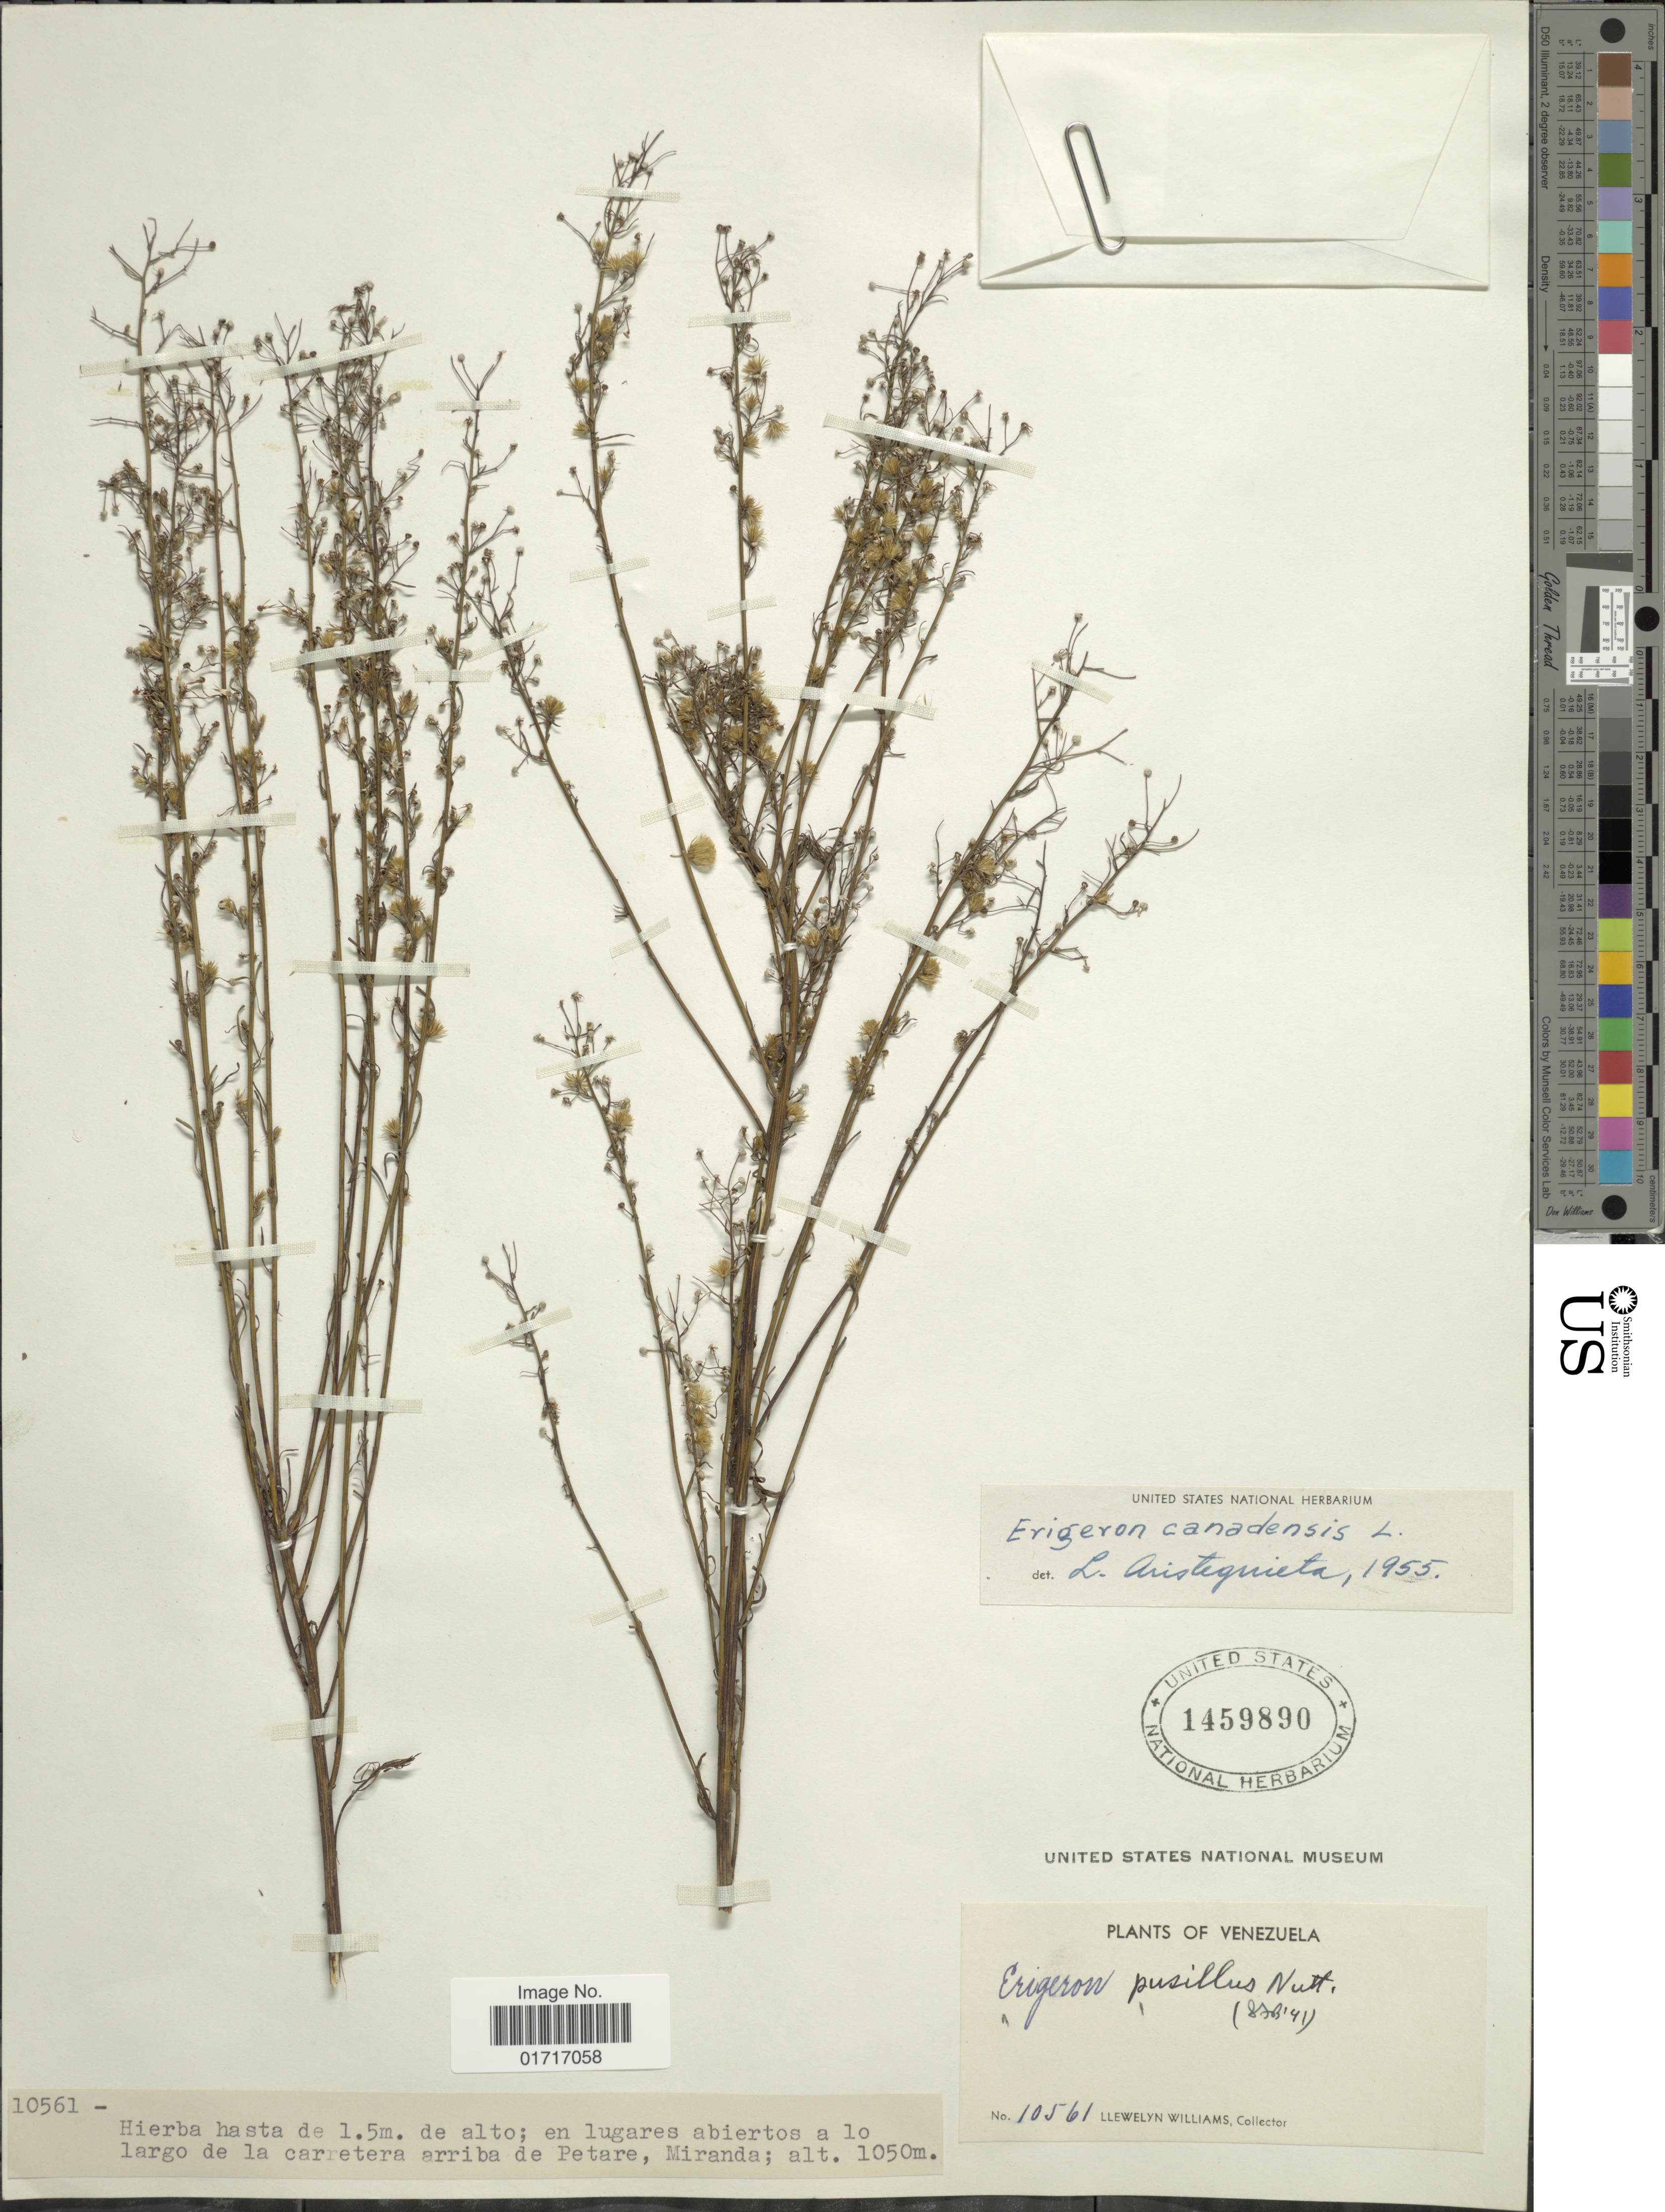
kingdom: Plantae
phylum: Tracheophyta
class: Magnoliopsida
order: Asterales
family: Asteraceae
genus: Conyza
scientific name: Conyza canadensis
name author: (L.) Cronq.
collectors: Ll. Williams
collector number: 10561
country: Venezuela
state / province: Miranda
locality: En lugares abiertos a lo largo de la carretera arriba de Petare.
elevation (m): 1050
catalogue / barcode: US 1459890